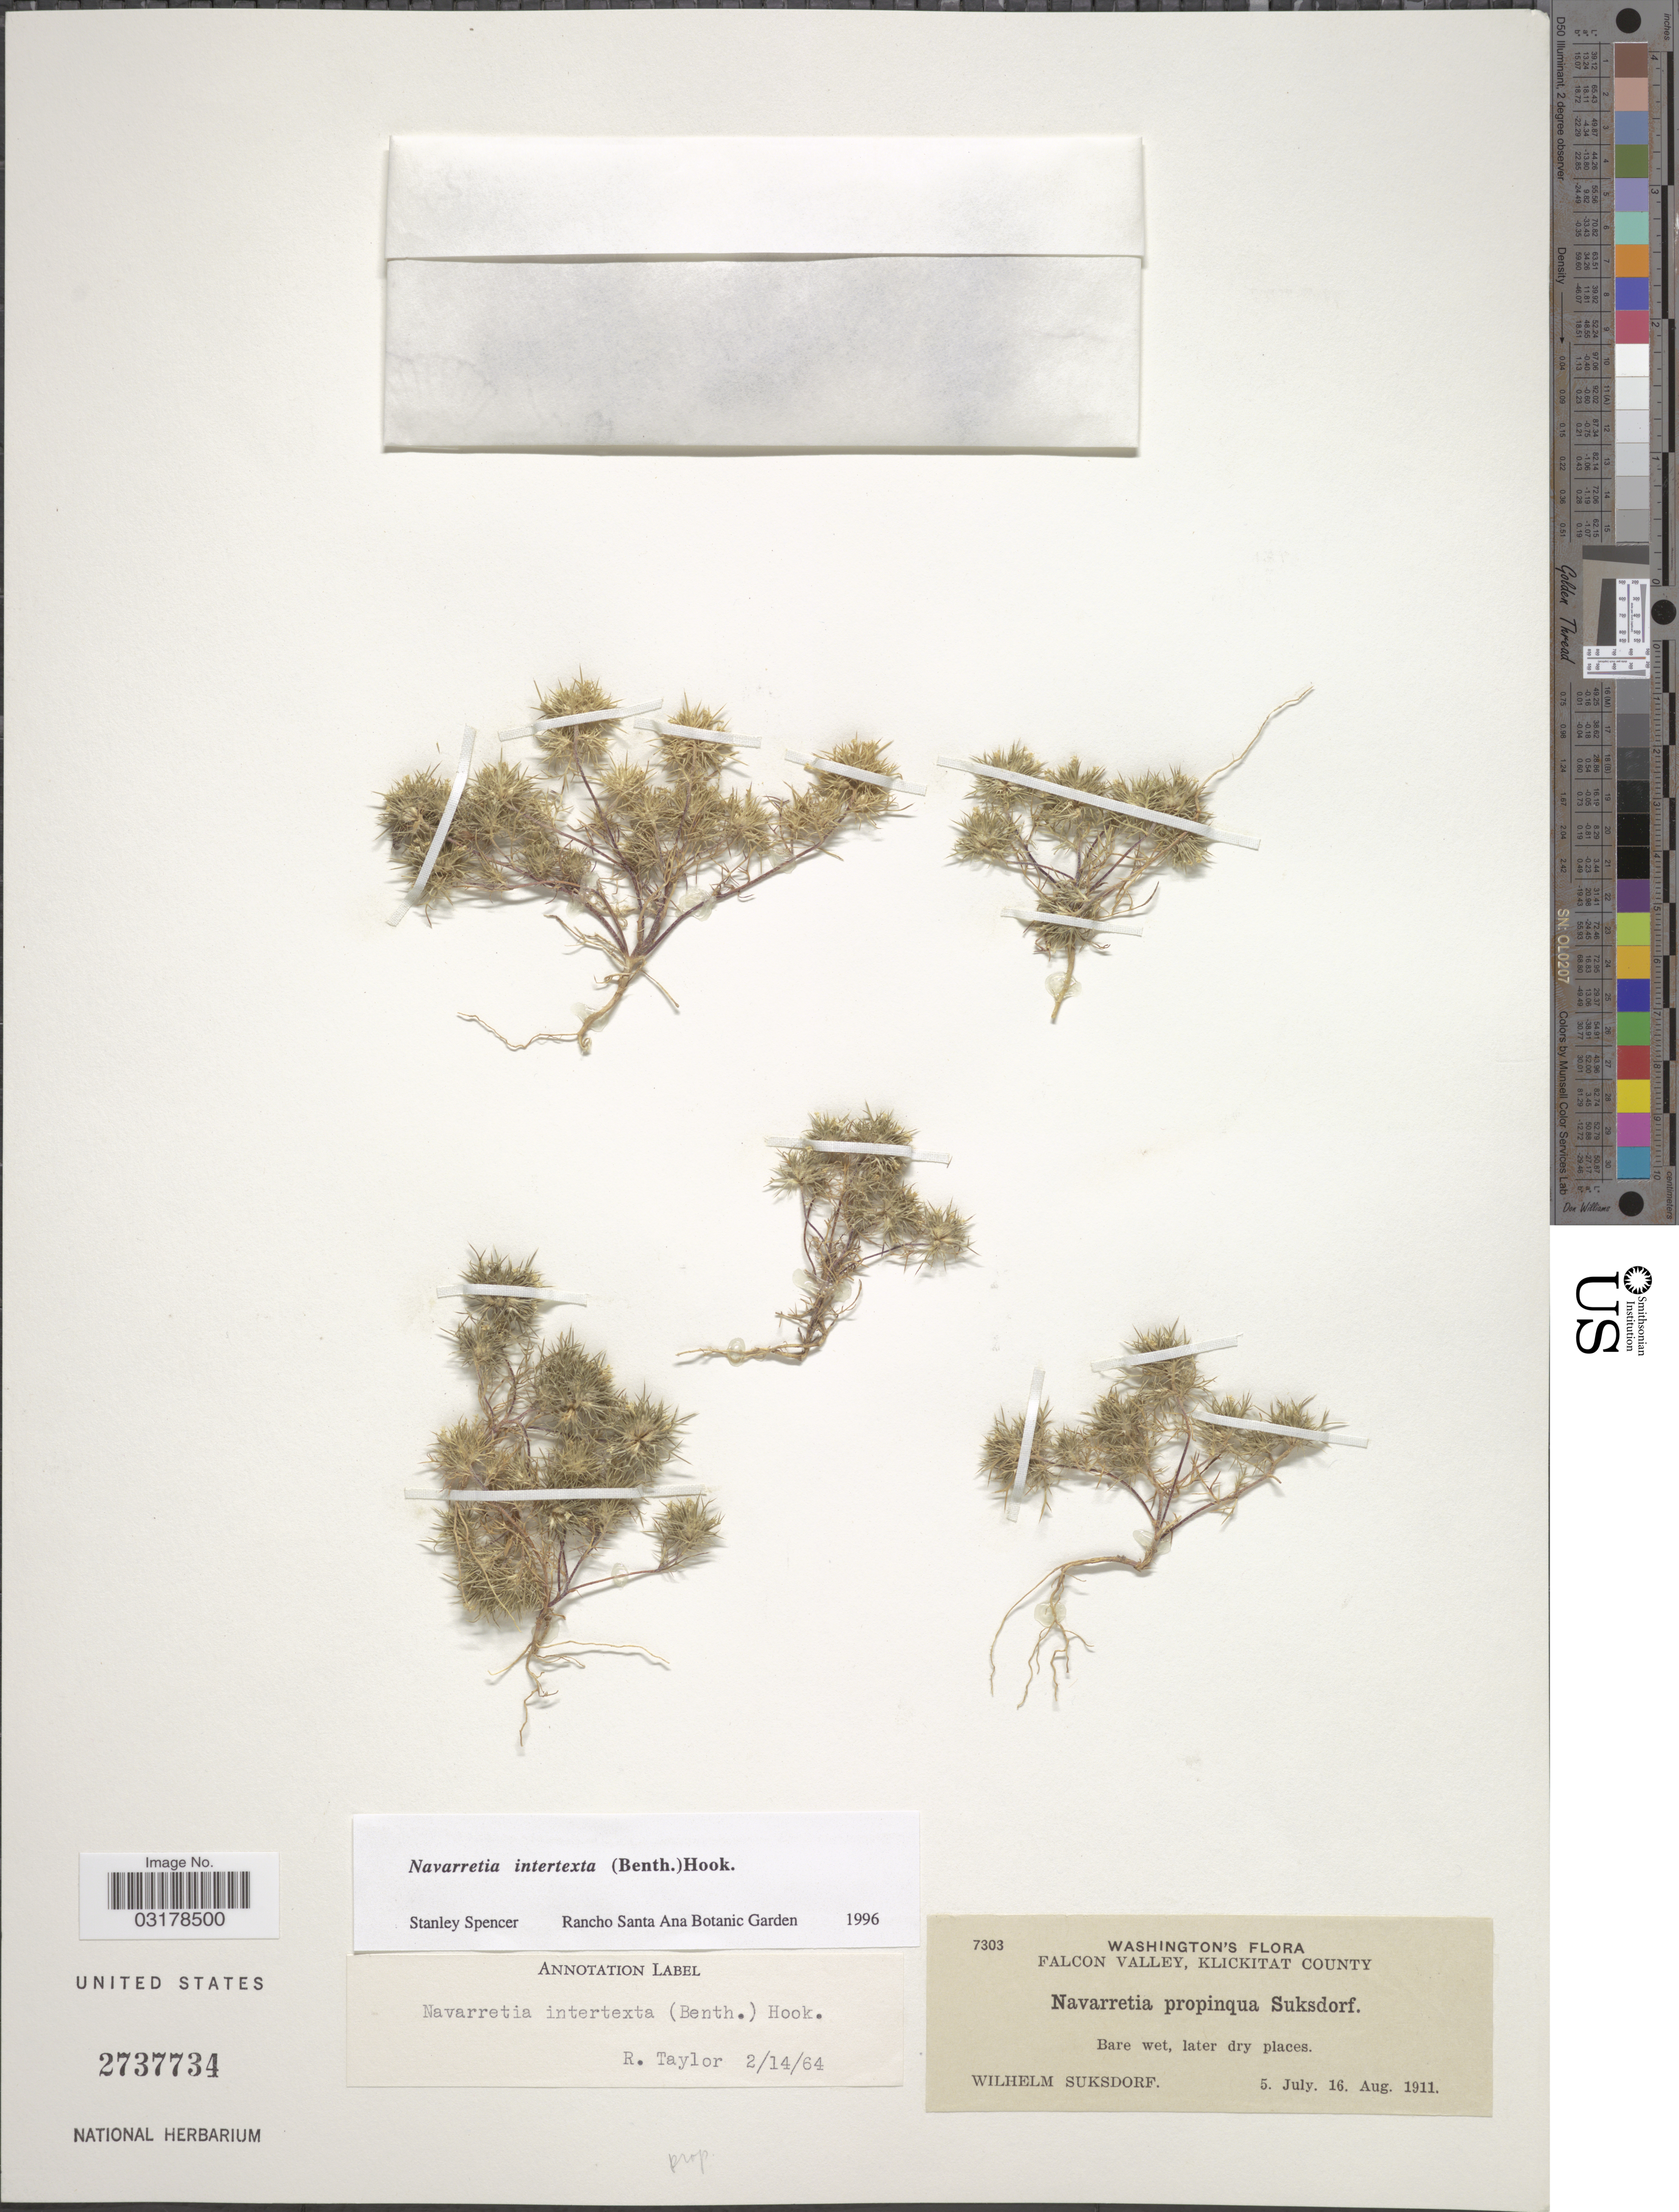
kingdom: Plantae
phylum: Tracheophyta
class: Magnoliopsida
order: Ericales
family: Polemoniaceae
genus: Navarretia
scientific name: Navarretia intertexta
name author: (Benth.) Hook.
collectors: W. N. Suksdorf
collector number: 7303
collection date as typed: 1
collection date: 1911-07-05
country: United States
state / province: Washington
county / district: Klickitat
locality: Falcon Valley, Klickitat County.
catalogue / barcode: US 2737734